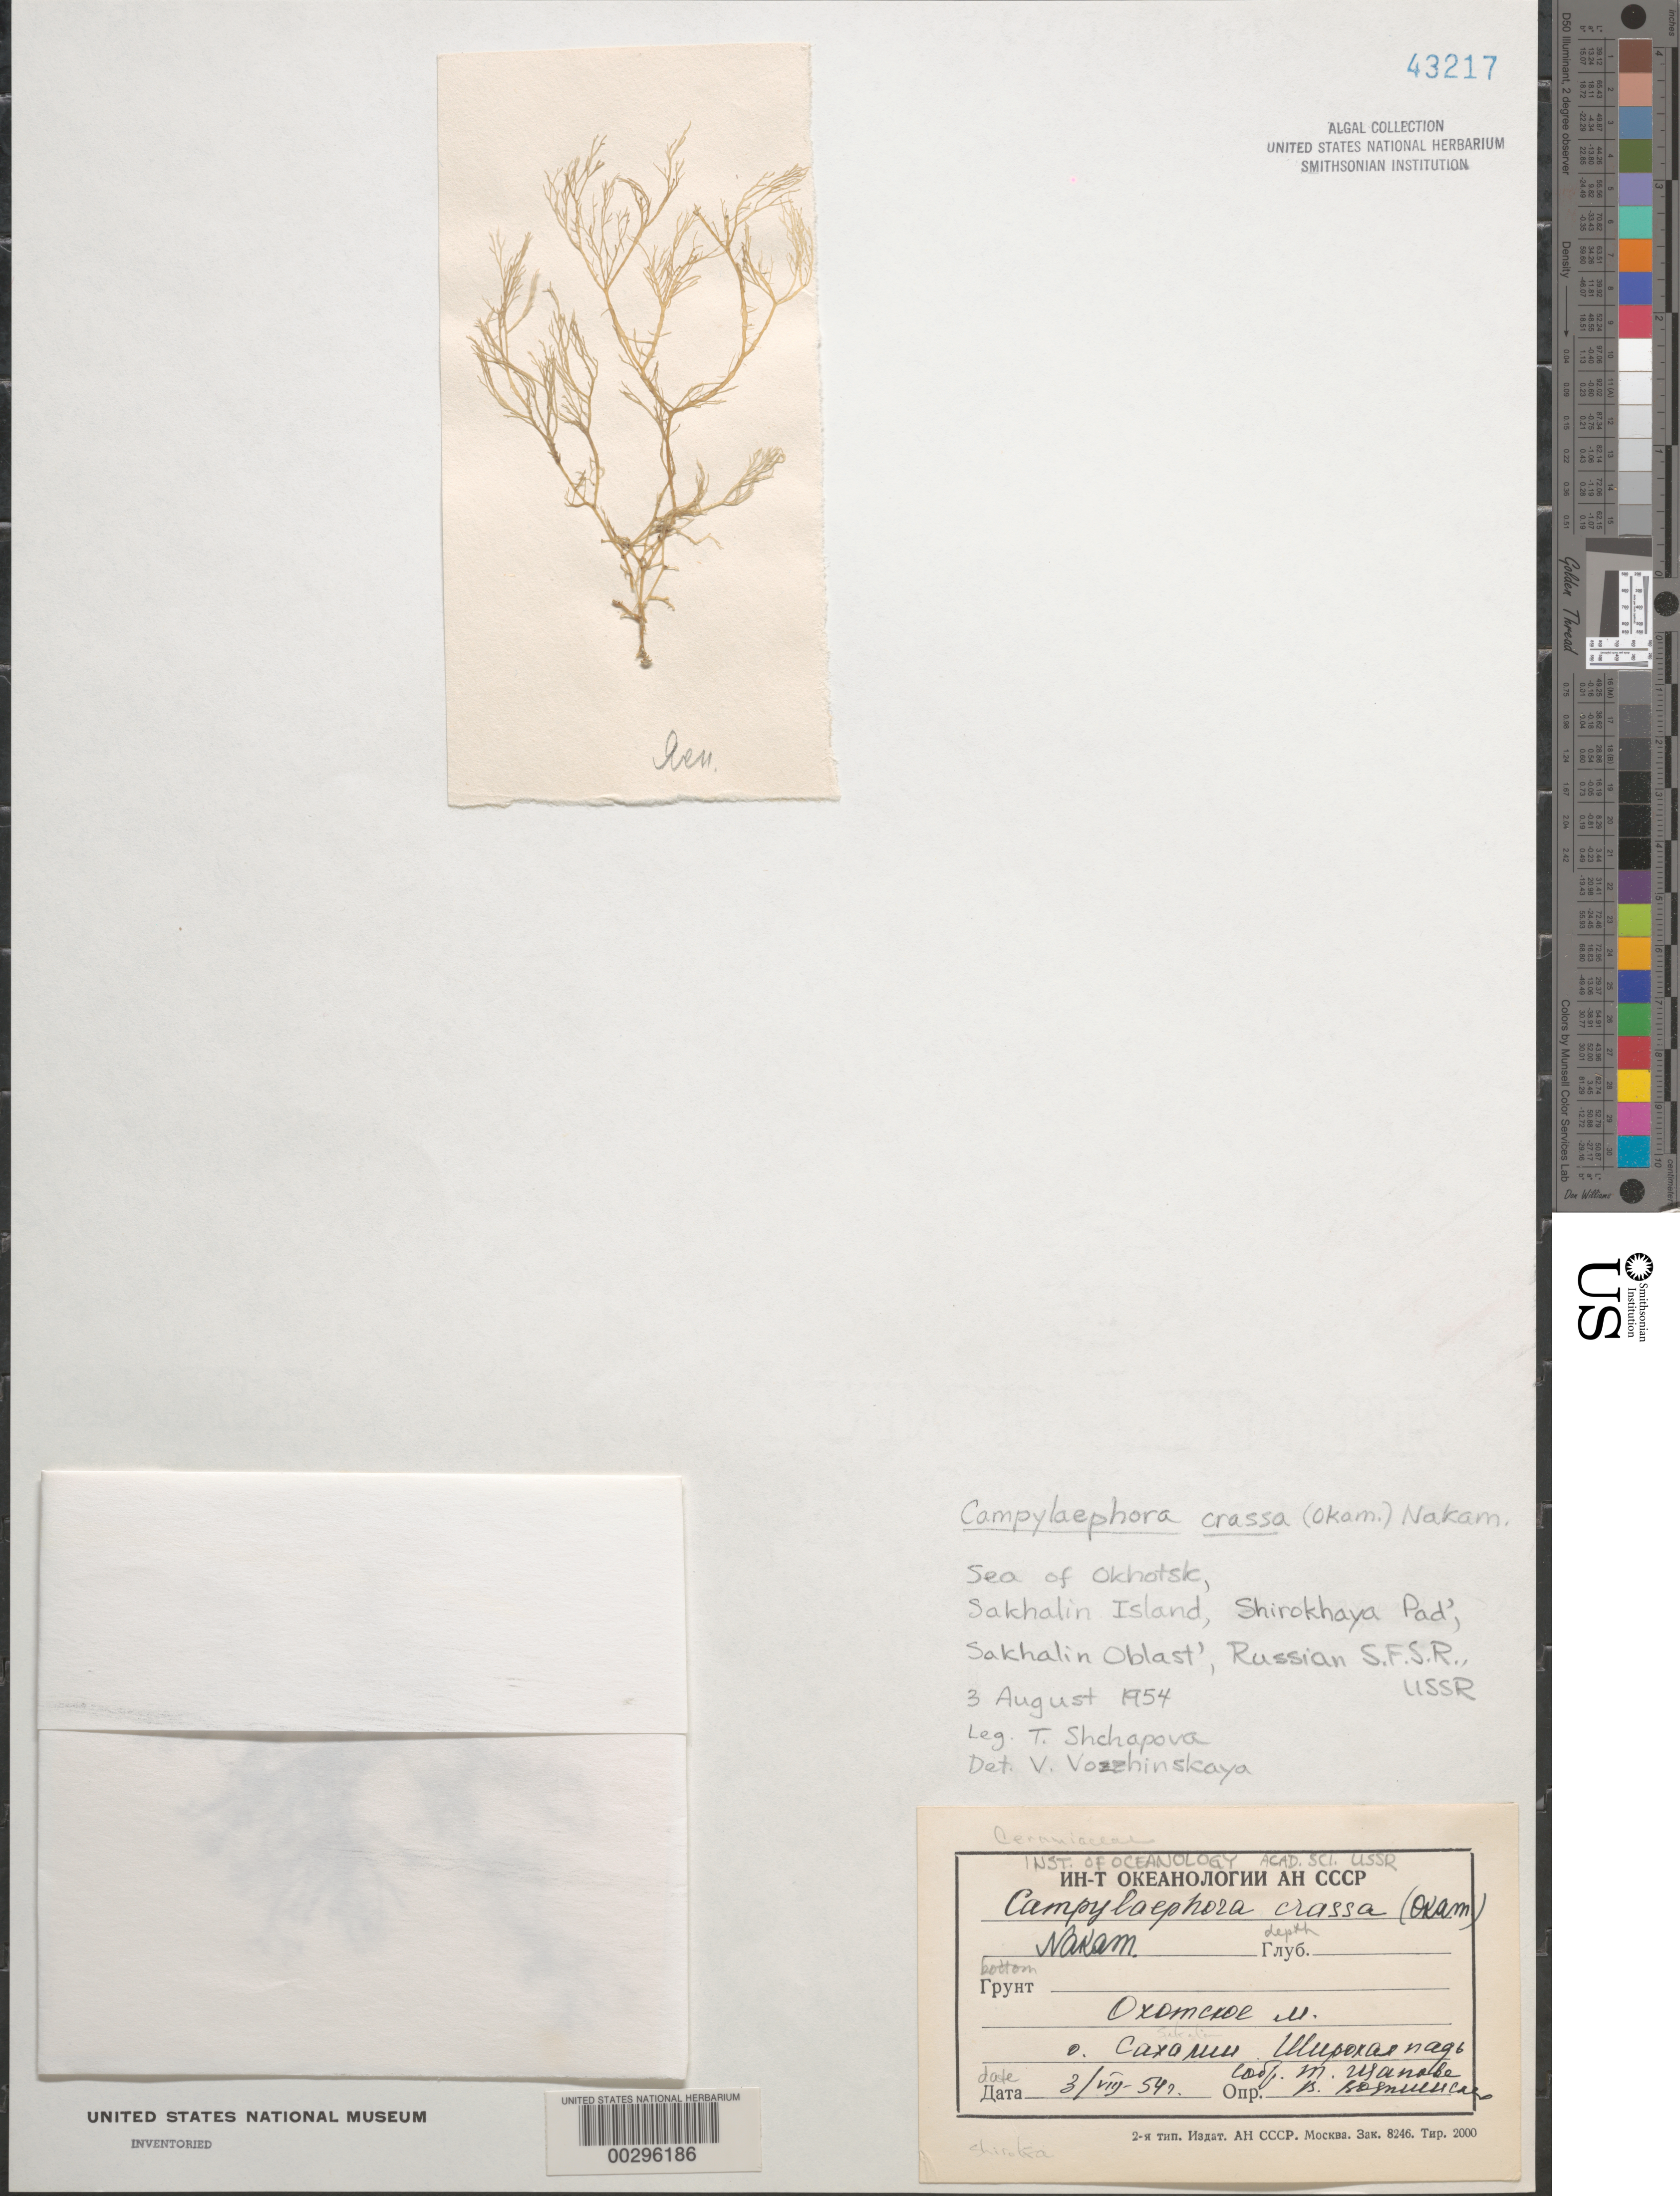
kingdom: Plantae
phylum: Rhodophyta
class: Florideophyceae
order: Ceramiales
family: Ceramiaceae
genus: Campylaephora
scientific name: Campylaephora crassa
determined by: Vozzhinskaya, V.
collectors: T. Shchapova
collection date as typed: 03 Aug 1954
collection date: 1954-08-03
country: Russian Federation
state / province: Sakhalin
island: Sakhalin Island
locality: Sea of Okhotsk, Shirokhaya Pad'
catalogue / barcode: US 43217